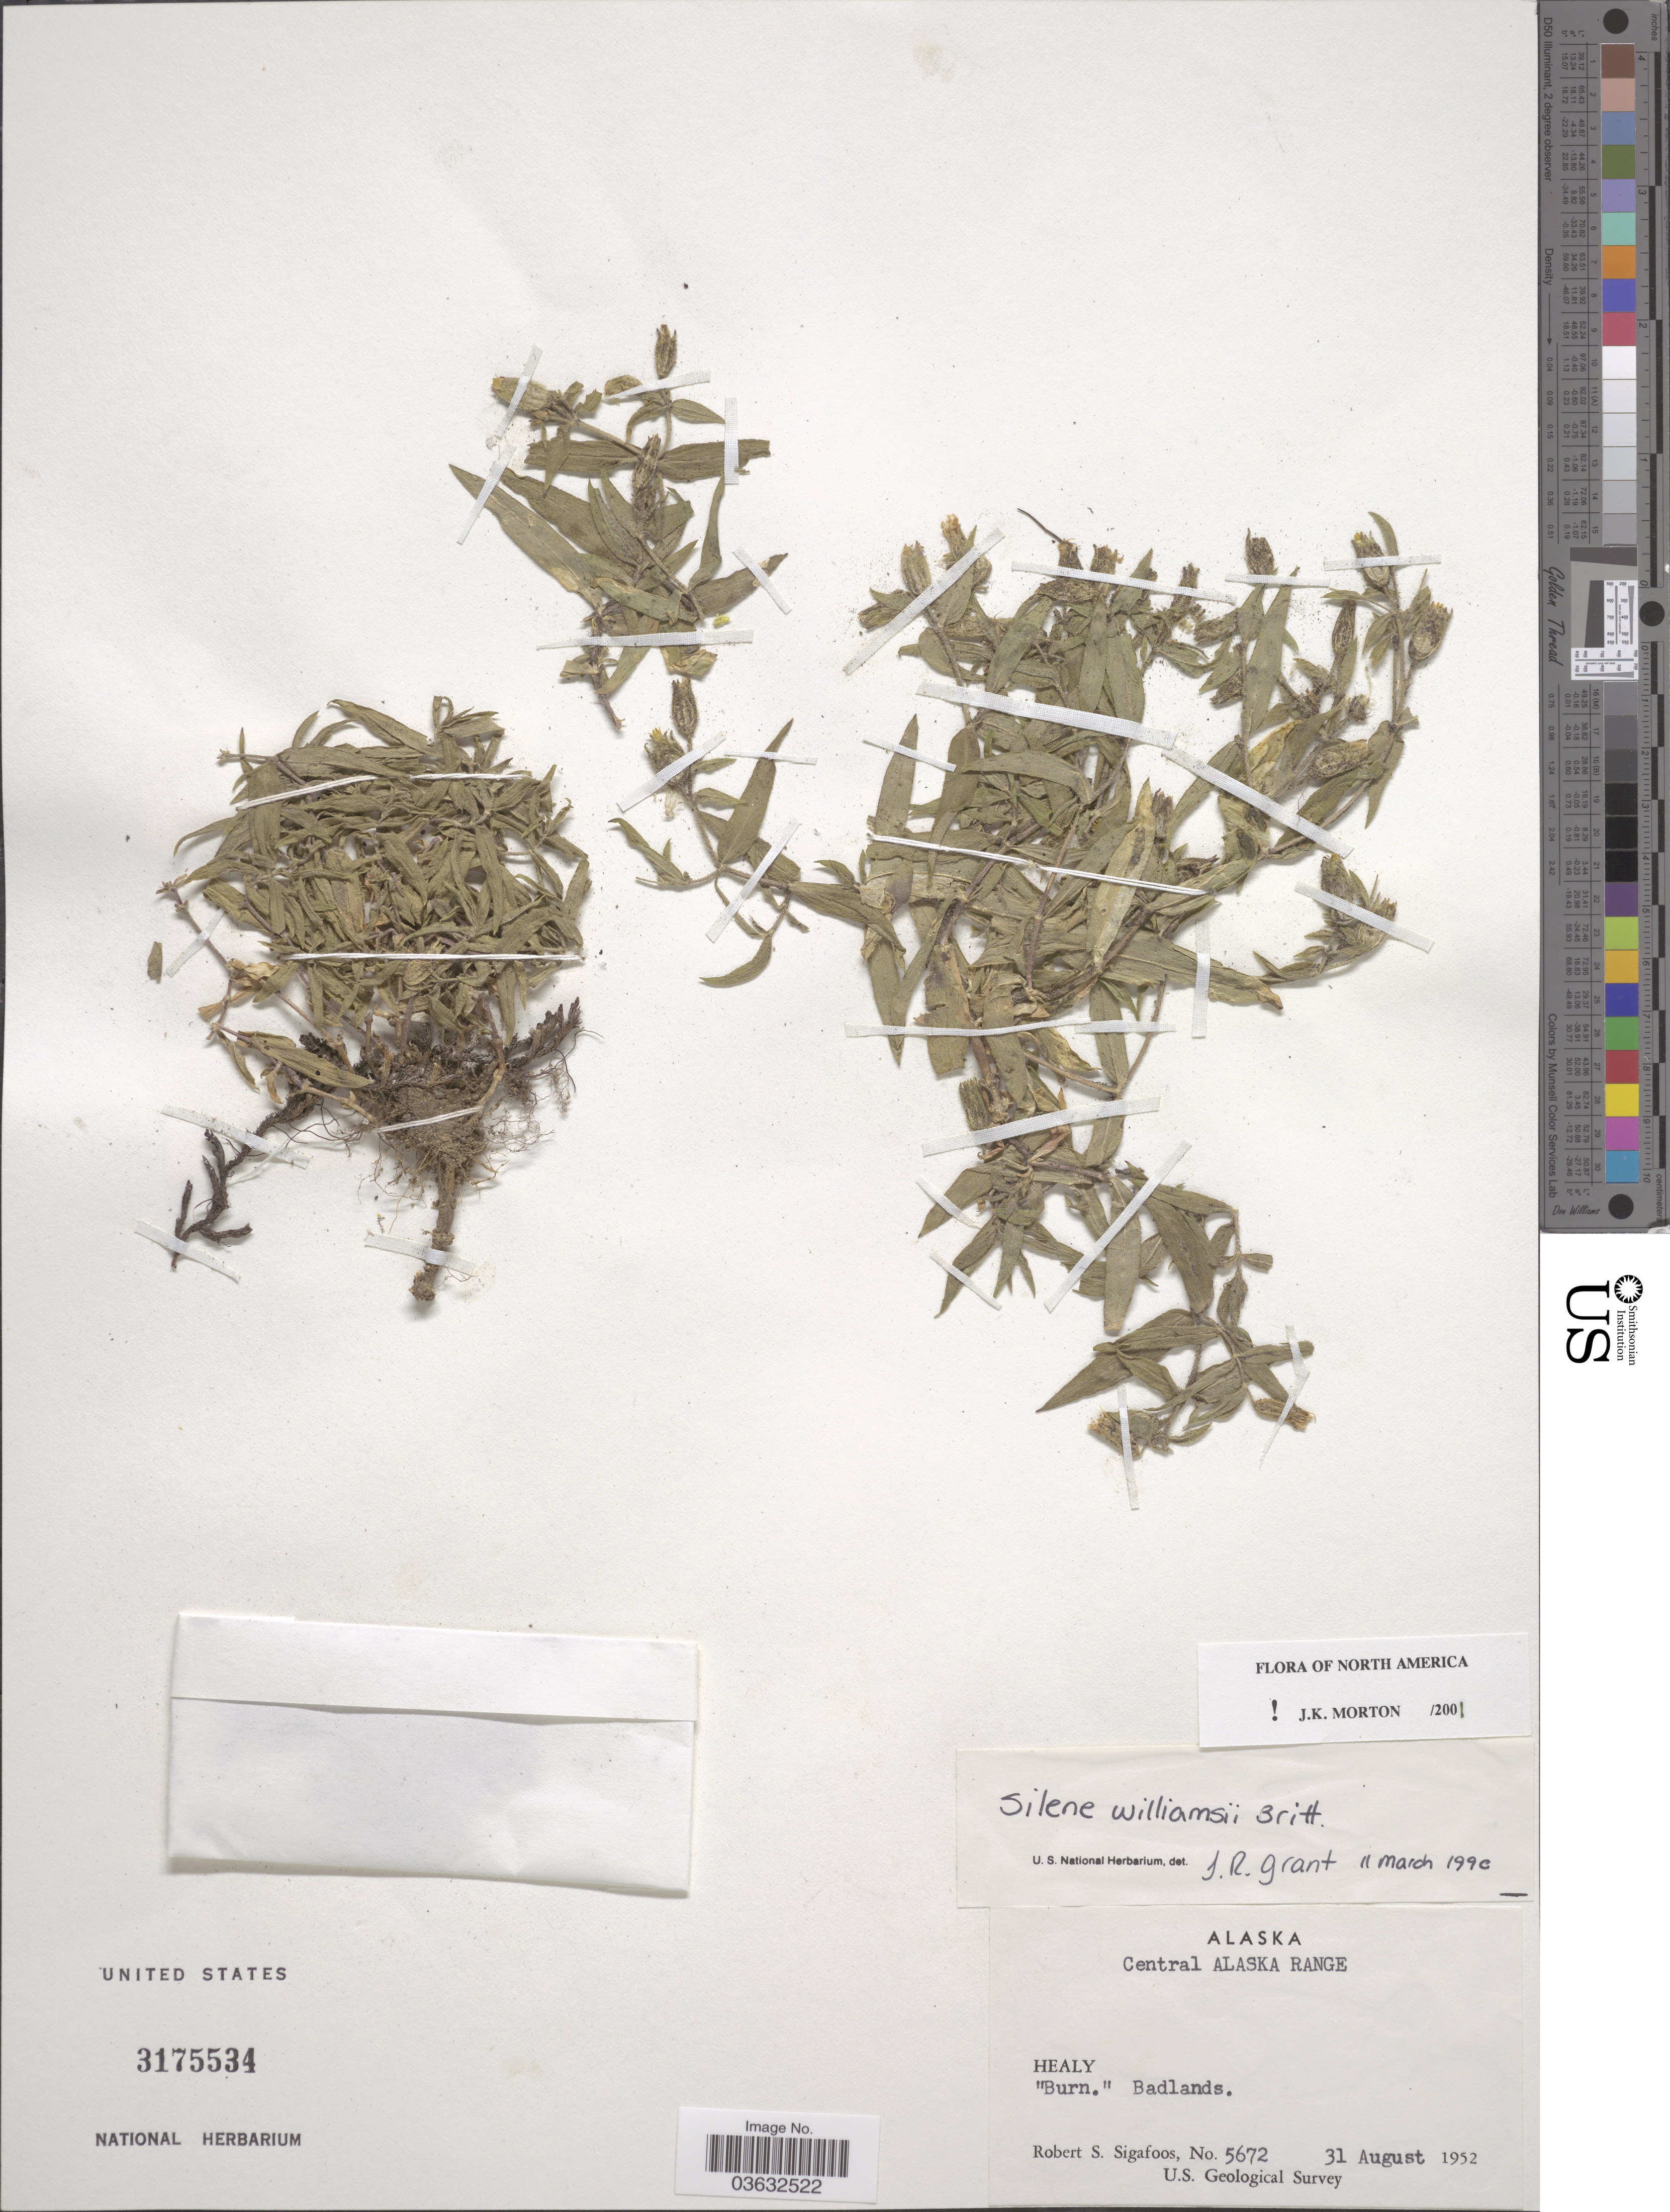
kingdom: Plantae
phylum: Tracheophyta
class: Magnoliopsida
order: Caryophyllales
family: Caryophyllaceae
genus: Silene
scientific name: Silene williamsii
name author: Britton in Britton & Rydb.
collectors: R. Sigafoos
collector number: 5672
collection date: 1952-08-31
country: United States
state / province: Alaska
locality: Central Alaska Range. Healy.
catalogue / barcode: US 3175534